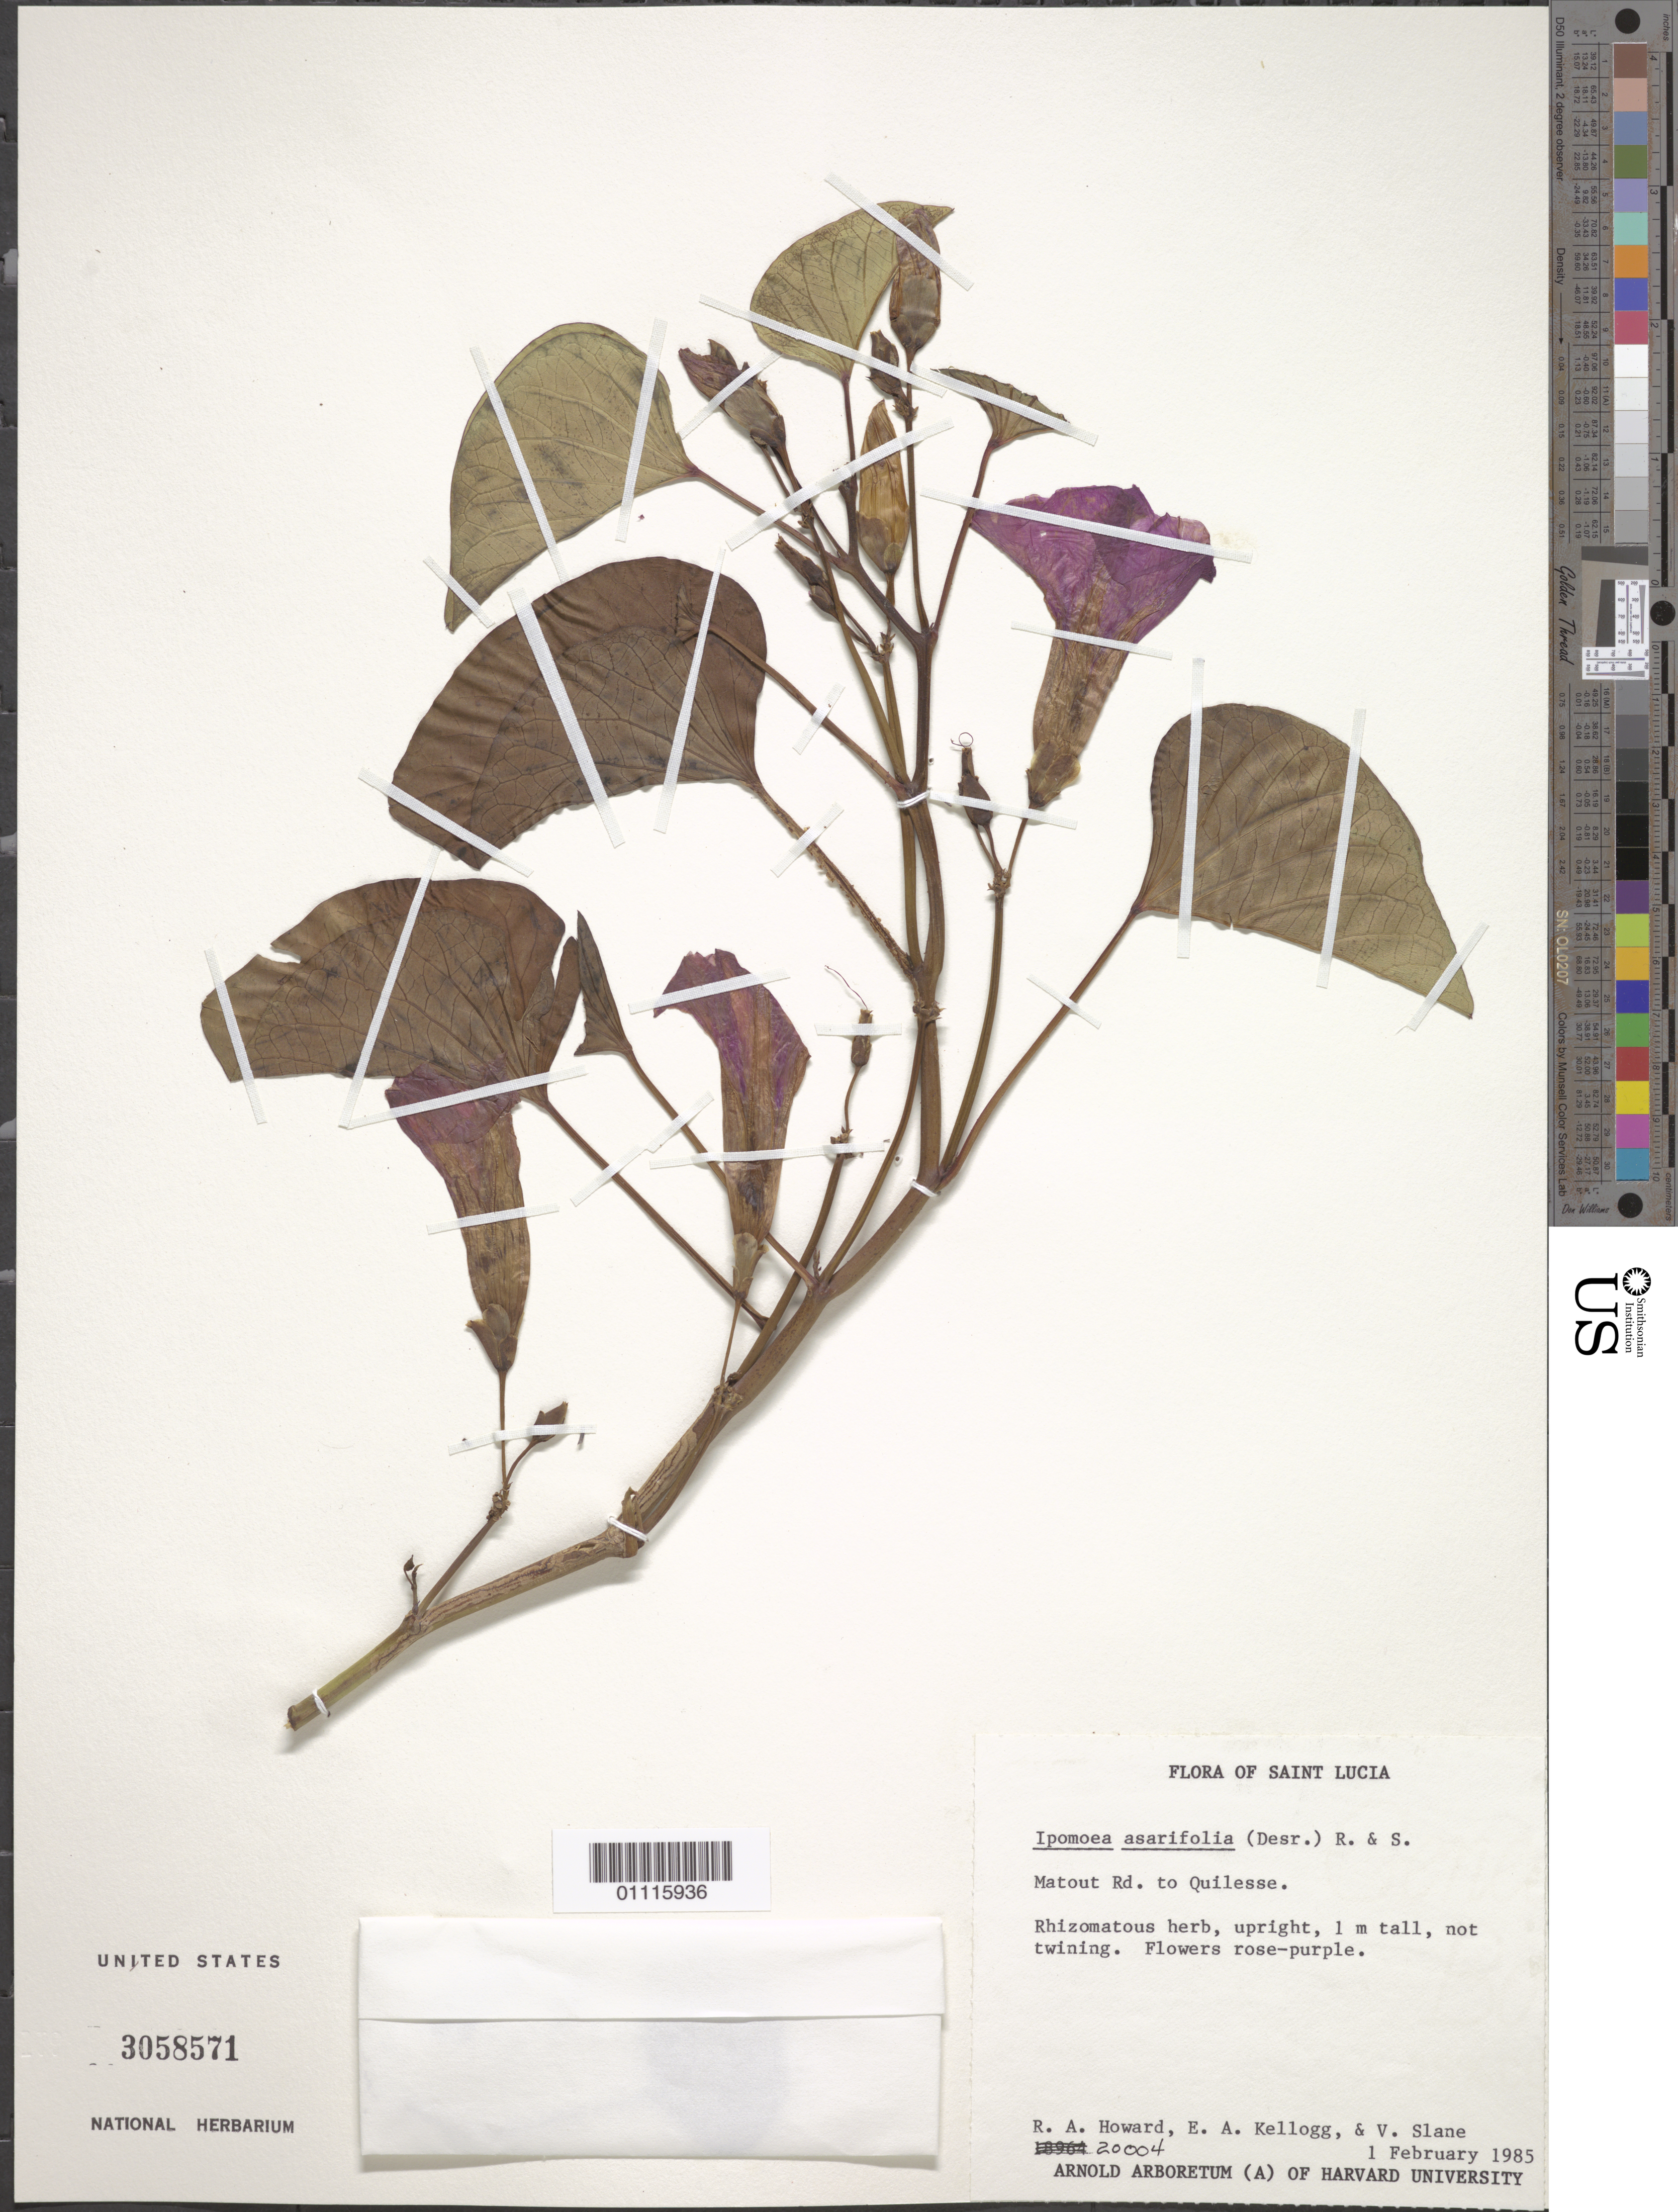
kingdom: Plantae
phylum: Tracheophyta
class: Magnoliopsida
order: Solanales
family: Convolvulaceae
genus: Ipomoea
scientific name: Ipomoea asarifolia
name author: (Desr.) Roem. & Schult.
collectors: R. A. Howard, E. A. Kellogg & V. Slane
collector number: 20004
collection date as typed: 01 Feb 1985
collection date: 1985-02-01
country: St. Lucia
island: St. Lucia I.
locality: Matout Rd. to Quilesse.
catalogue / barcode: US 3058571